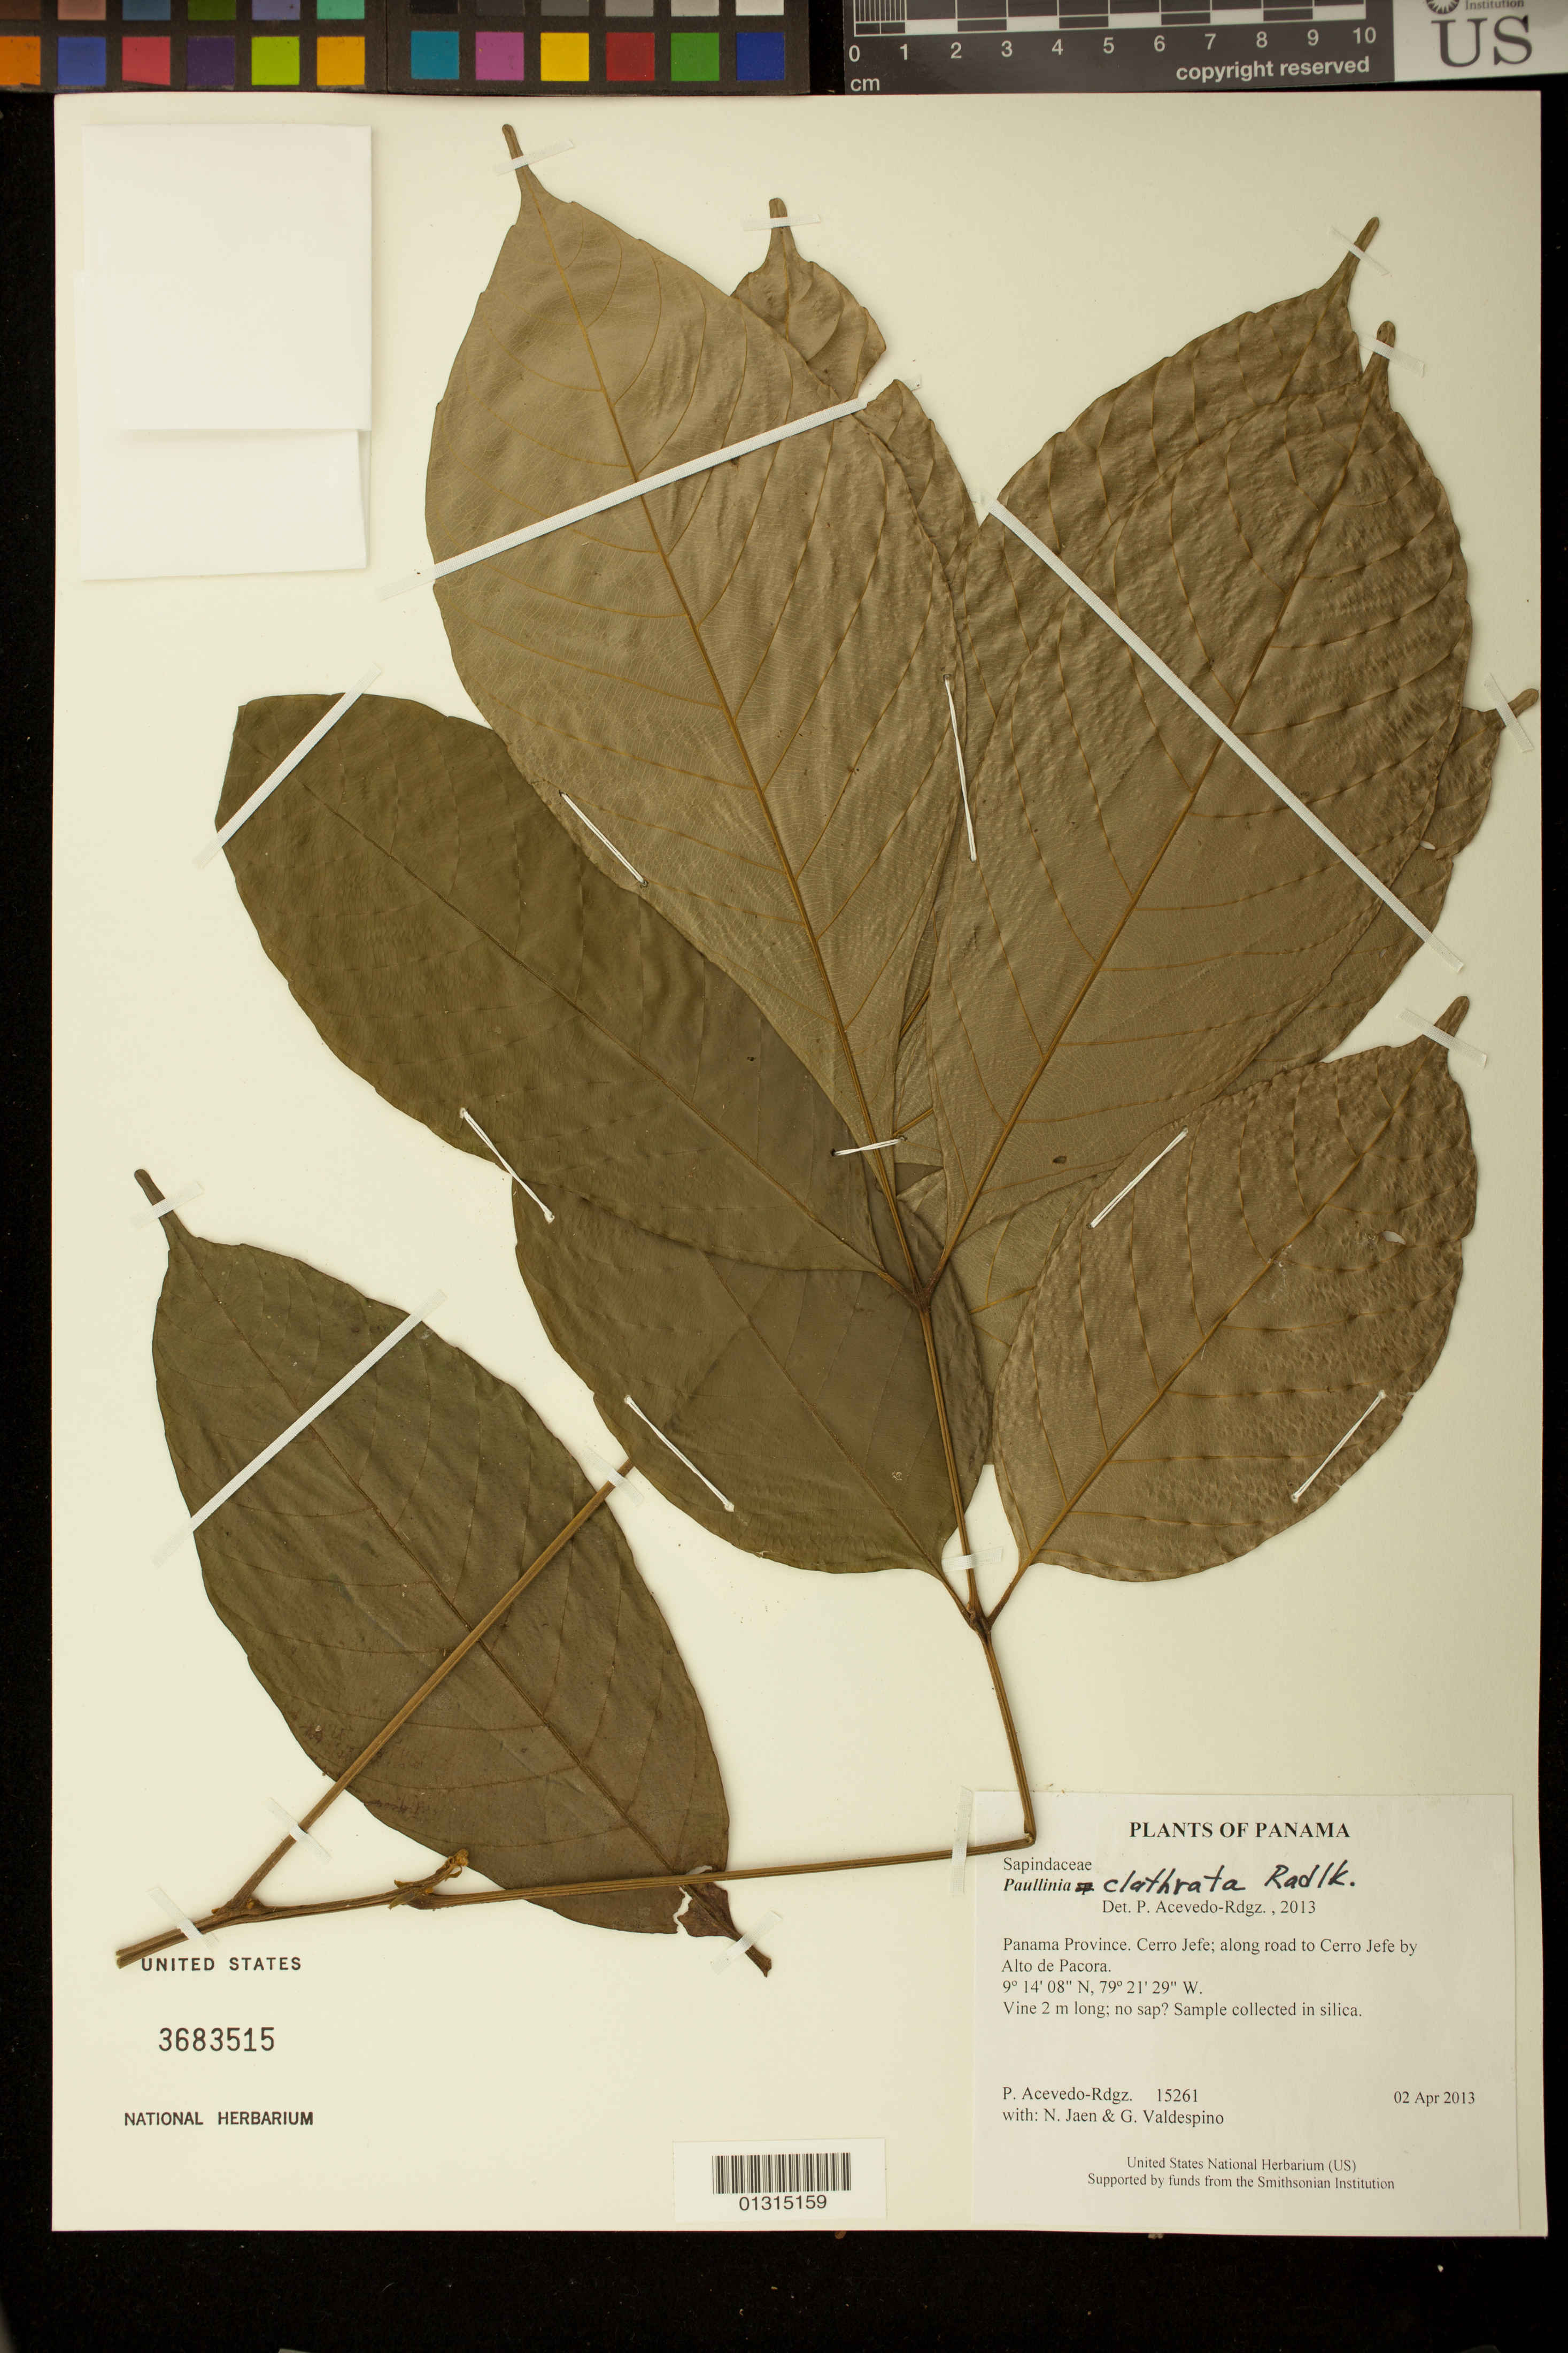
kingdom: Plantae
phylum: Tracheophyta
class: Magnoliopsida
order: Sapindales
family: Sapindaceae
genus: Paullinia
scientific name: Paullinia capreolata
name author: (Aubl.) Radlk.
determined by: Acevedo-Rodriguez, P., (US), Smithsonian Institution - National Museum of Natural History (UNITED STATES)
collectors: P. Acevedo-Rodr., N. Jaén & G. Valdespino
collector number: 15261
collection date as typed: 02 Apr 2013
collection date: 2013-04-02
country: Panama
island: Panama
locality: Cerro Jefe; along road to Cerro Jefe by Alto de Pacora.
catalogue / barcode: US 3683515